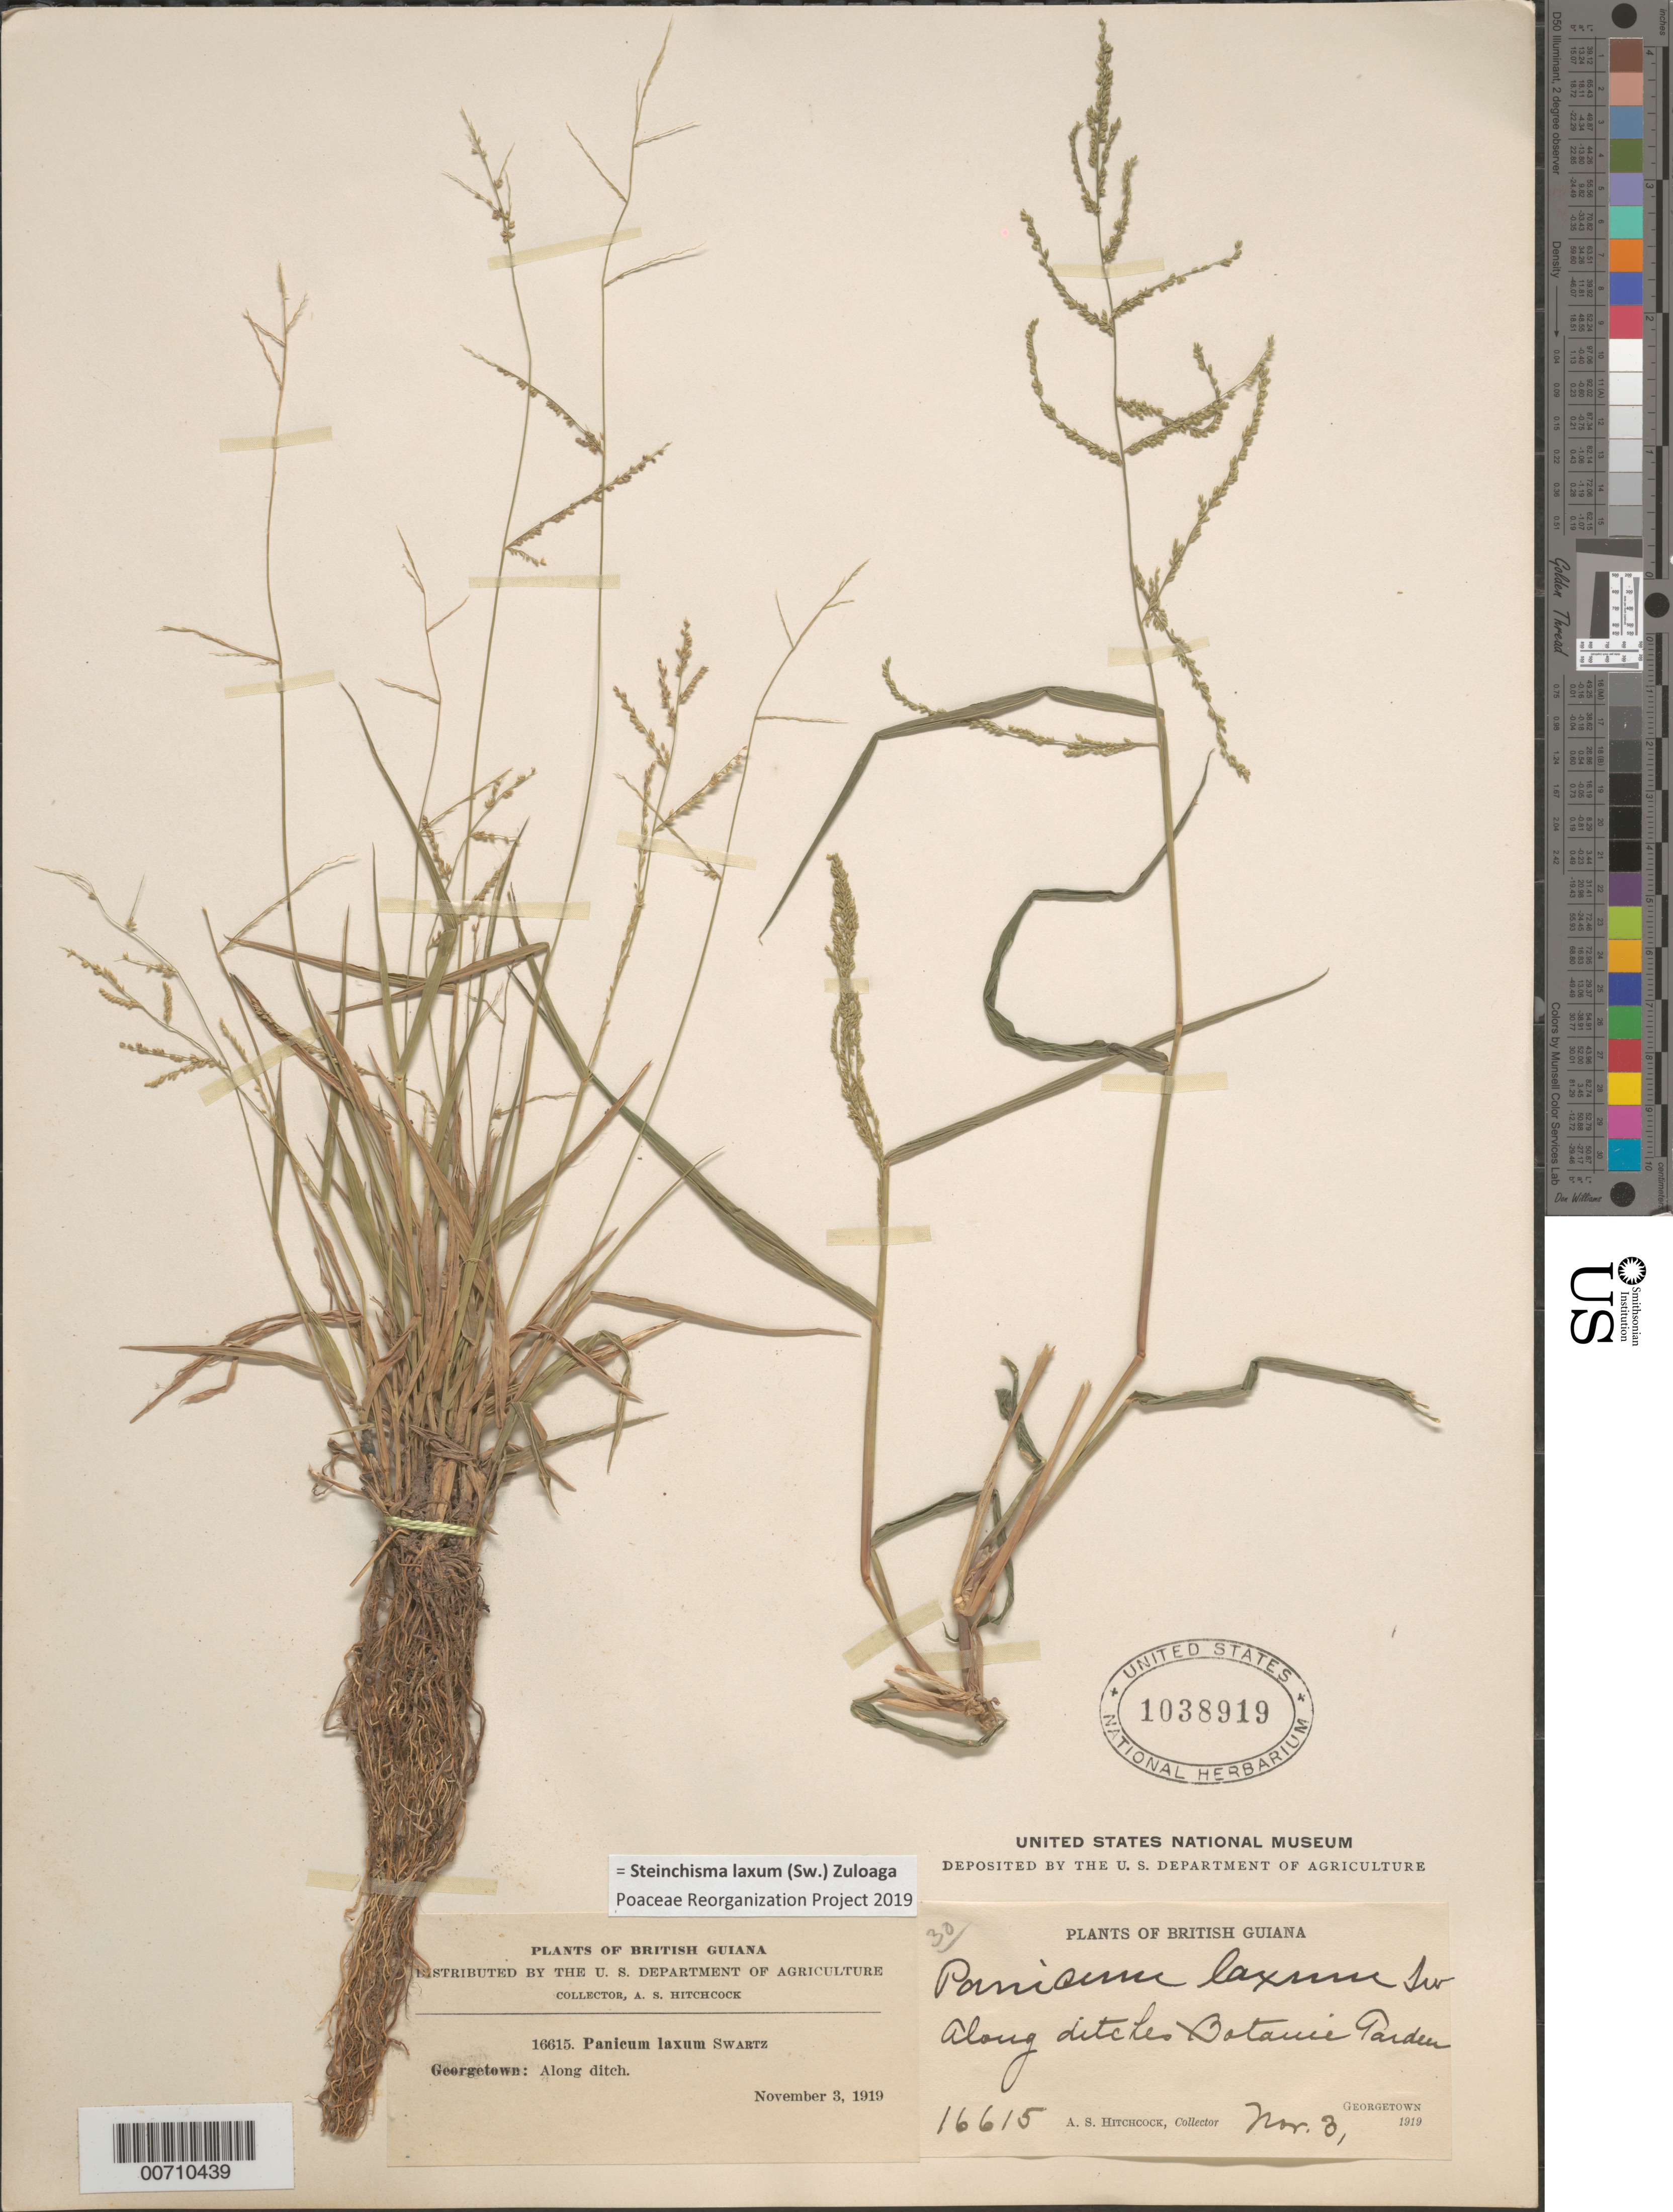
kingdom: Plantae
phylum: Tracheophyta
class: Liliopsida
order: Poales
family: Poaceae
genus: Panicum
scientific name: Panicum laxum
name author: Sw.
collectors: A. S. Hitchcock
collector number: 16615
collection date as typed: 3-Nov-19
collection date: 1919-11-03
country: Guyana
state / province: Demerara-Mahaica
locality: Georgetown, Botanic Gardens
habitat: Along ditches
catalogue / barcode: US 1038919